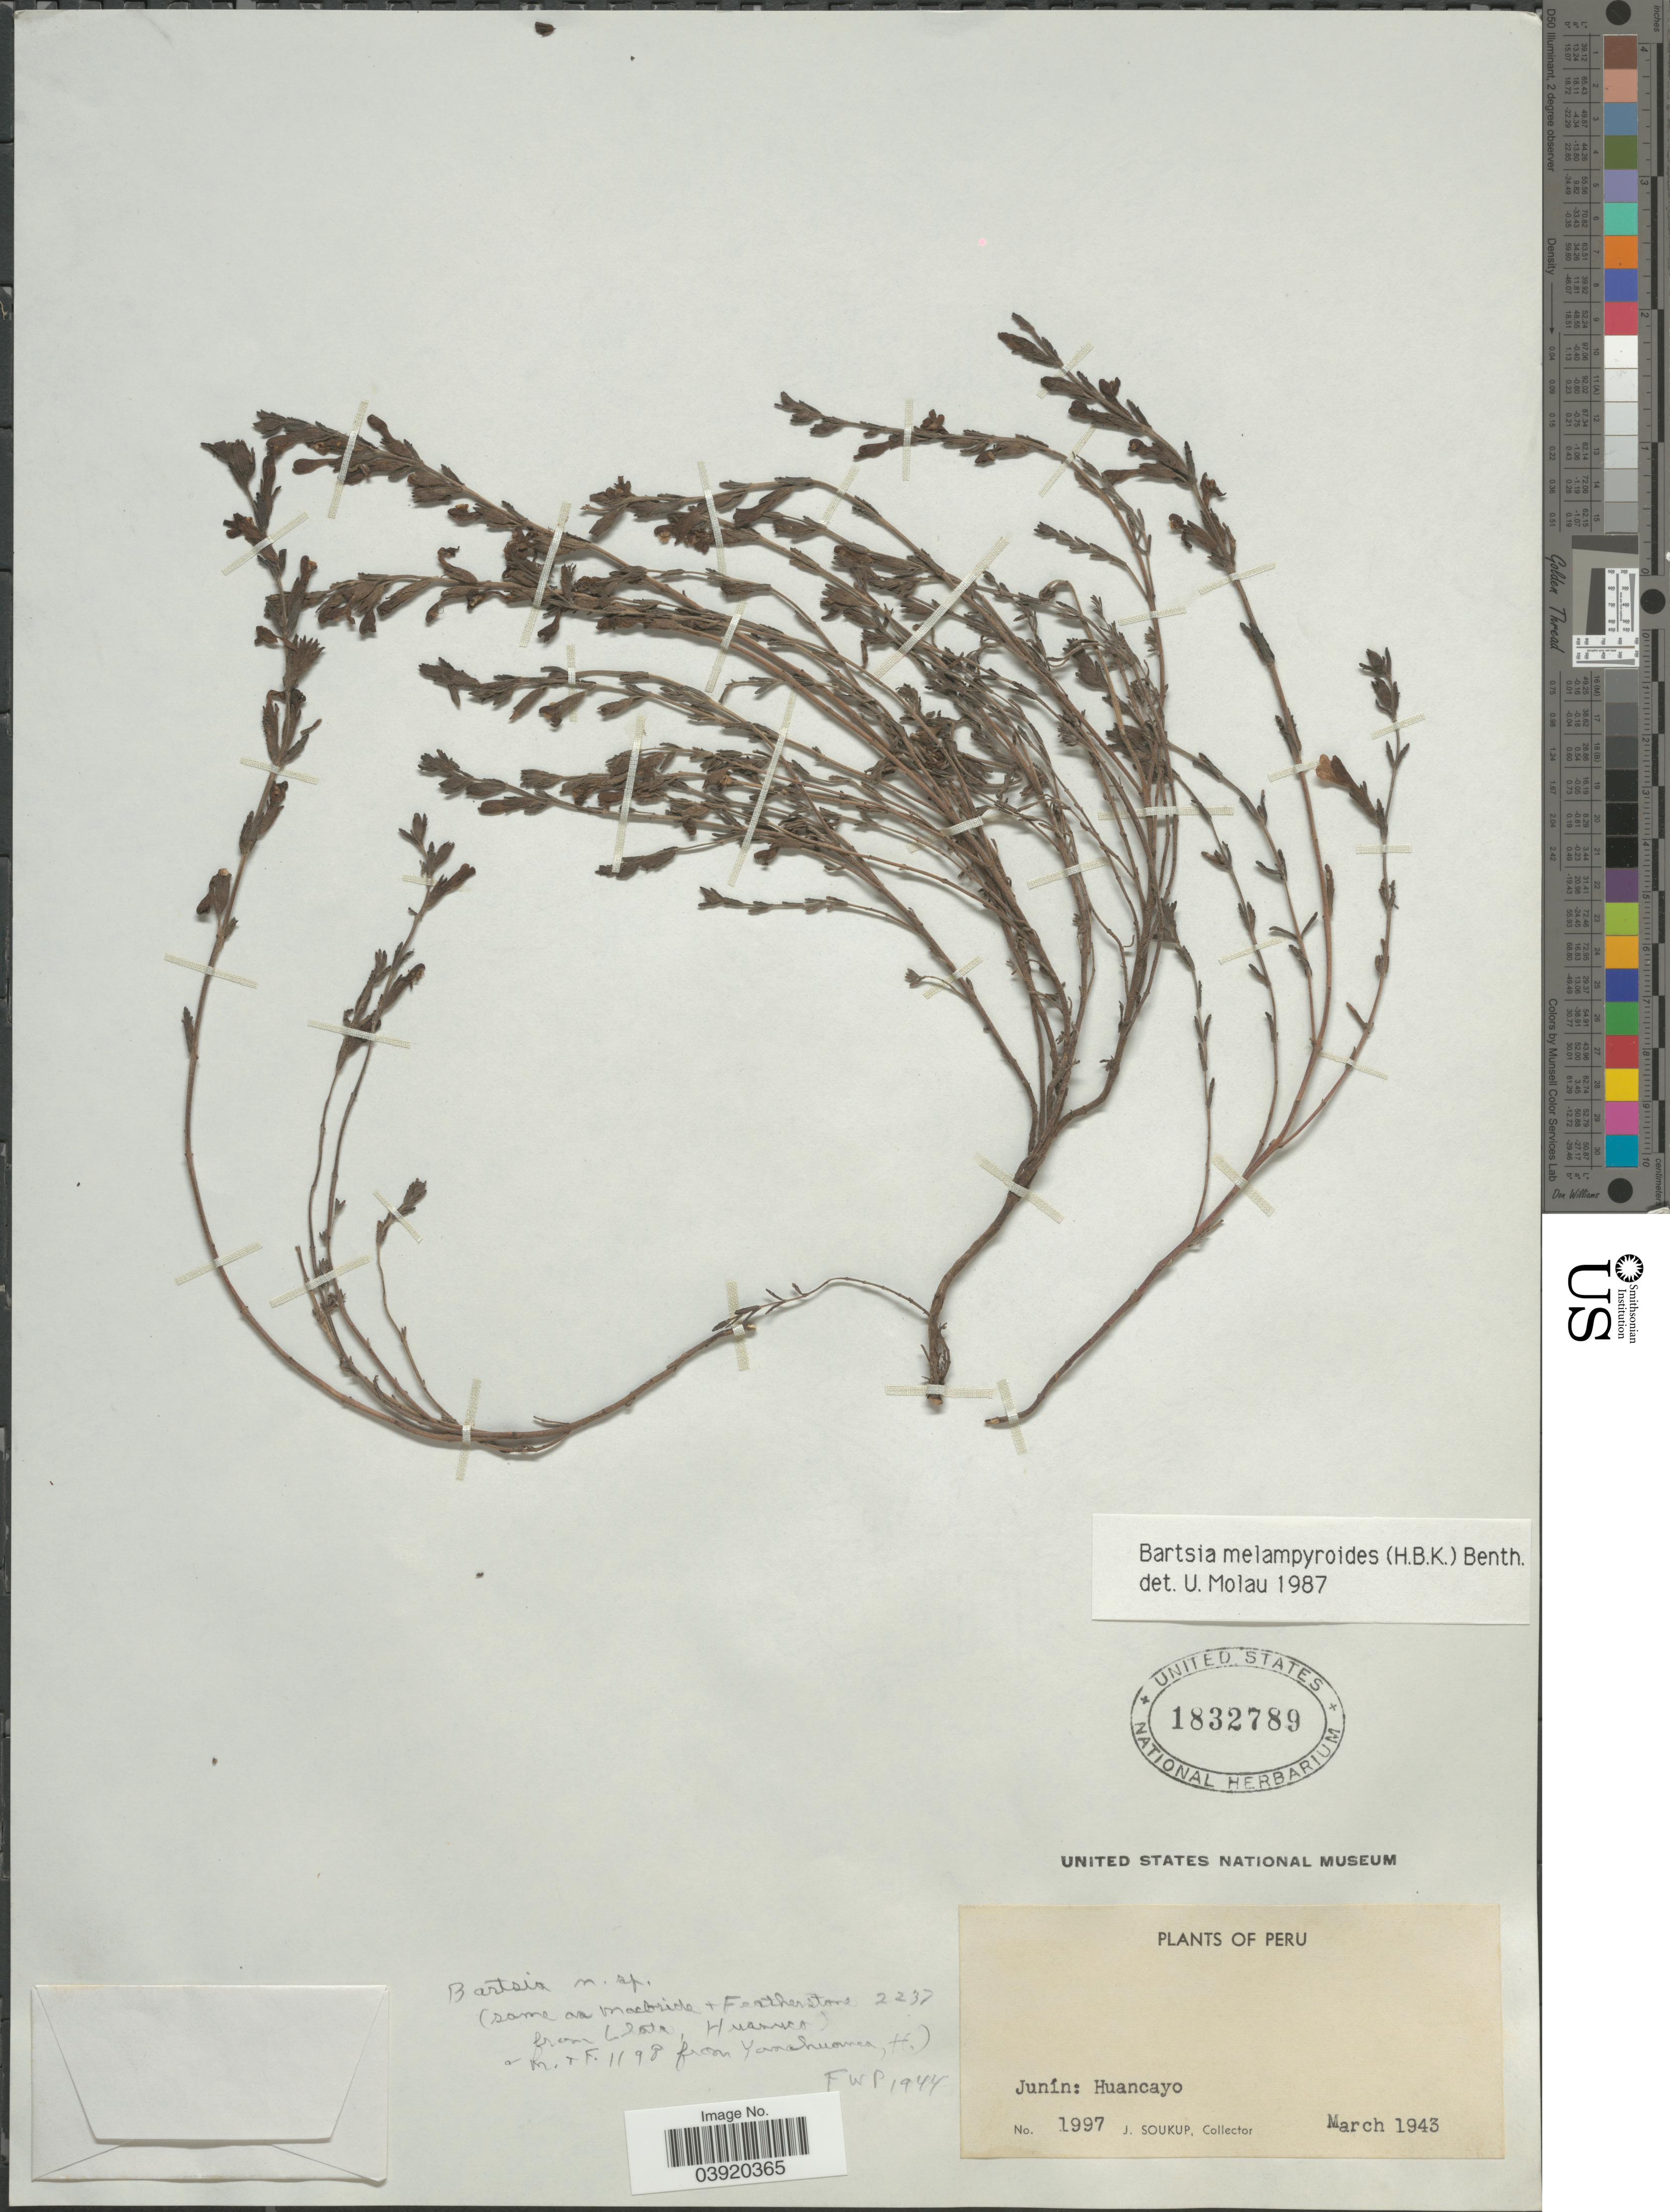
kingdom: Plantae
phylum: Tracheophyta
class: Magnoliopsida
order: Lamiales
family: Orobanchaceae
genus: Bartsia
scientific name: Bartsia melampyroides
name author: (Kunth) Benth.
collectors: J. Soukup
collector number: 1997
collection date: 1943-03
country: Peru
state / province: Junín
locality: Huancayo.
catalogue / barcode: US 1832789